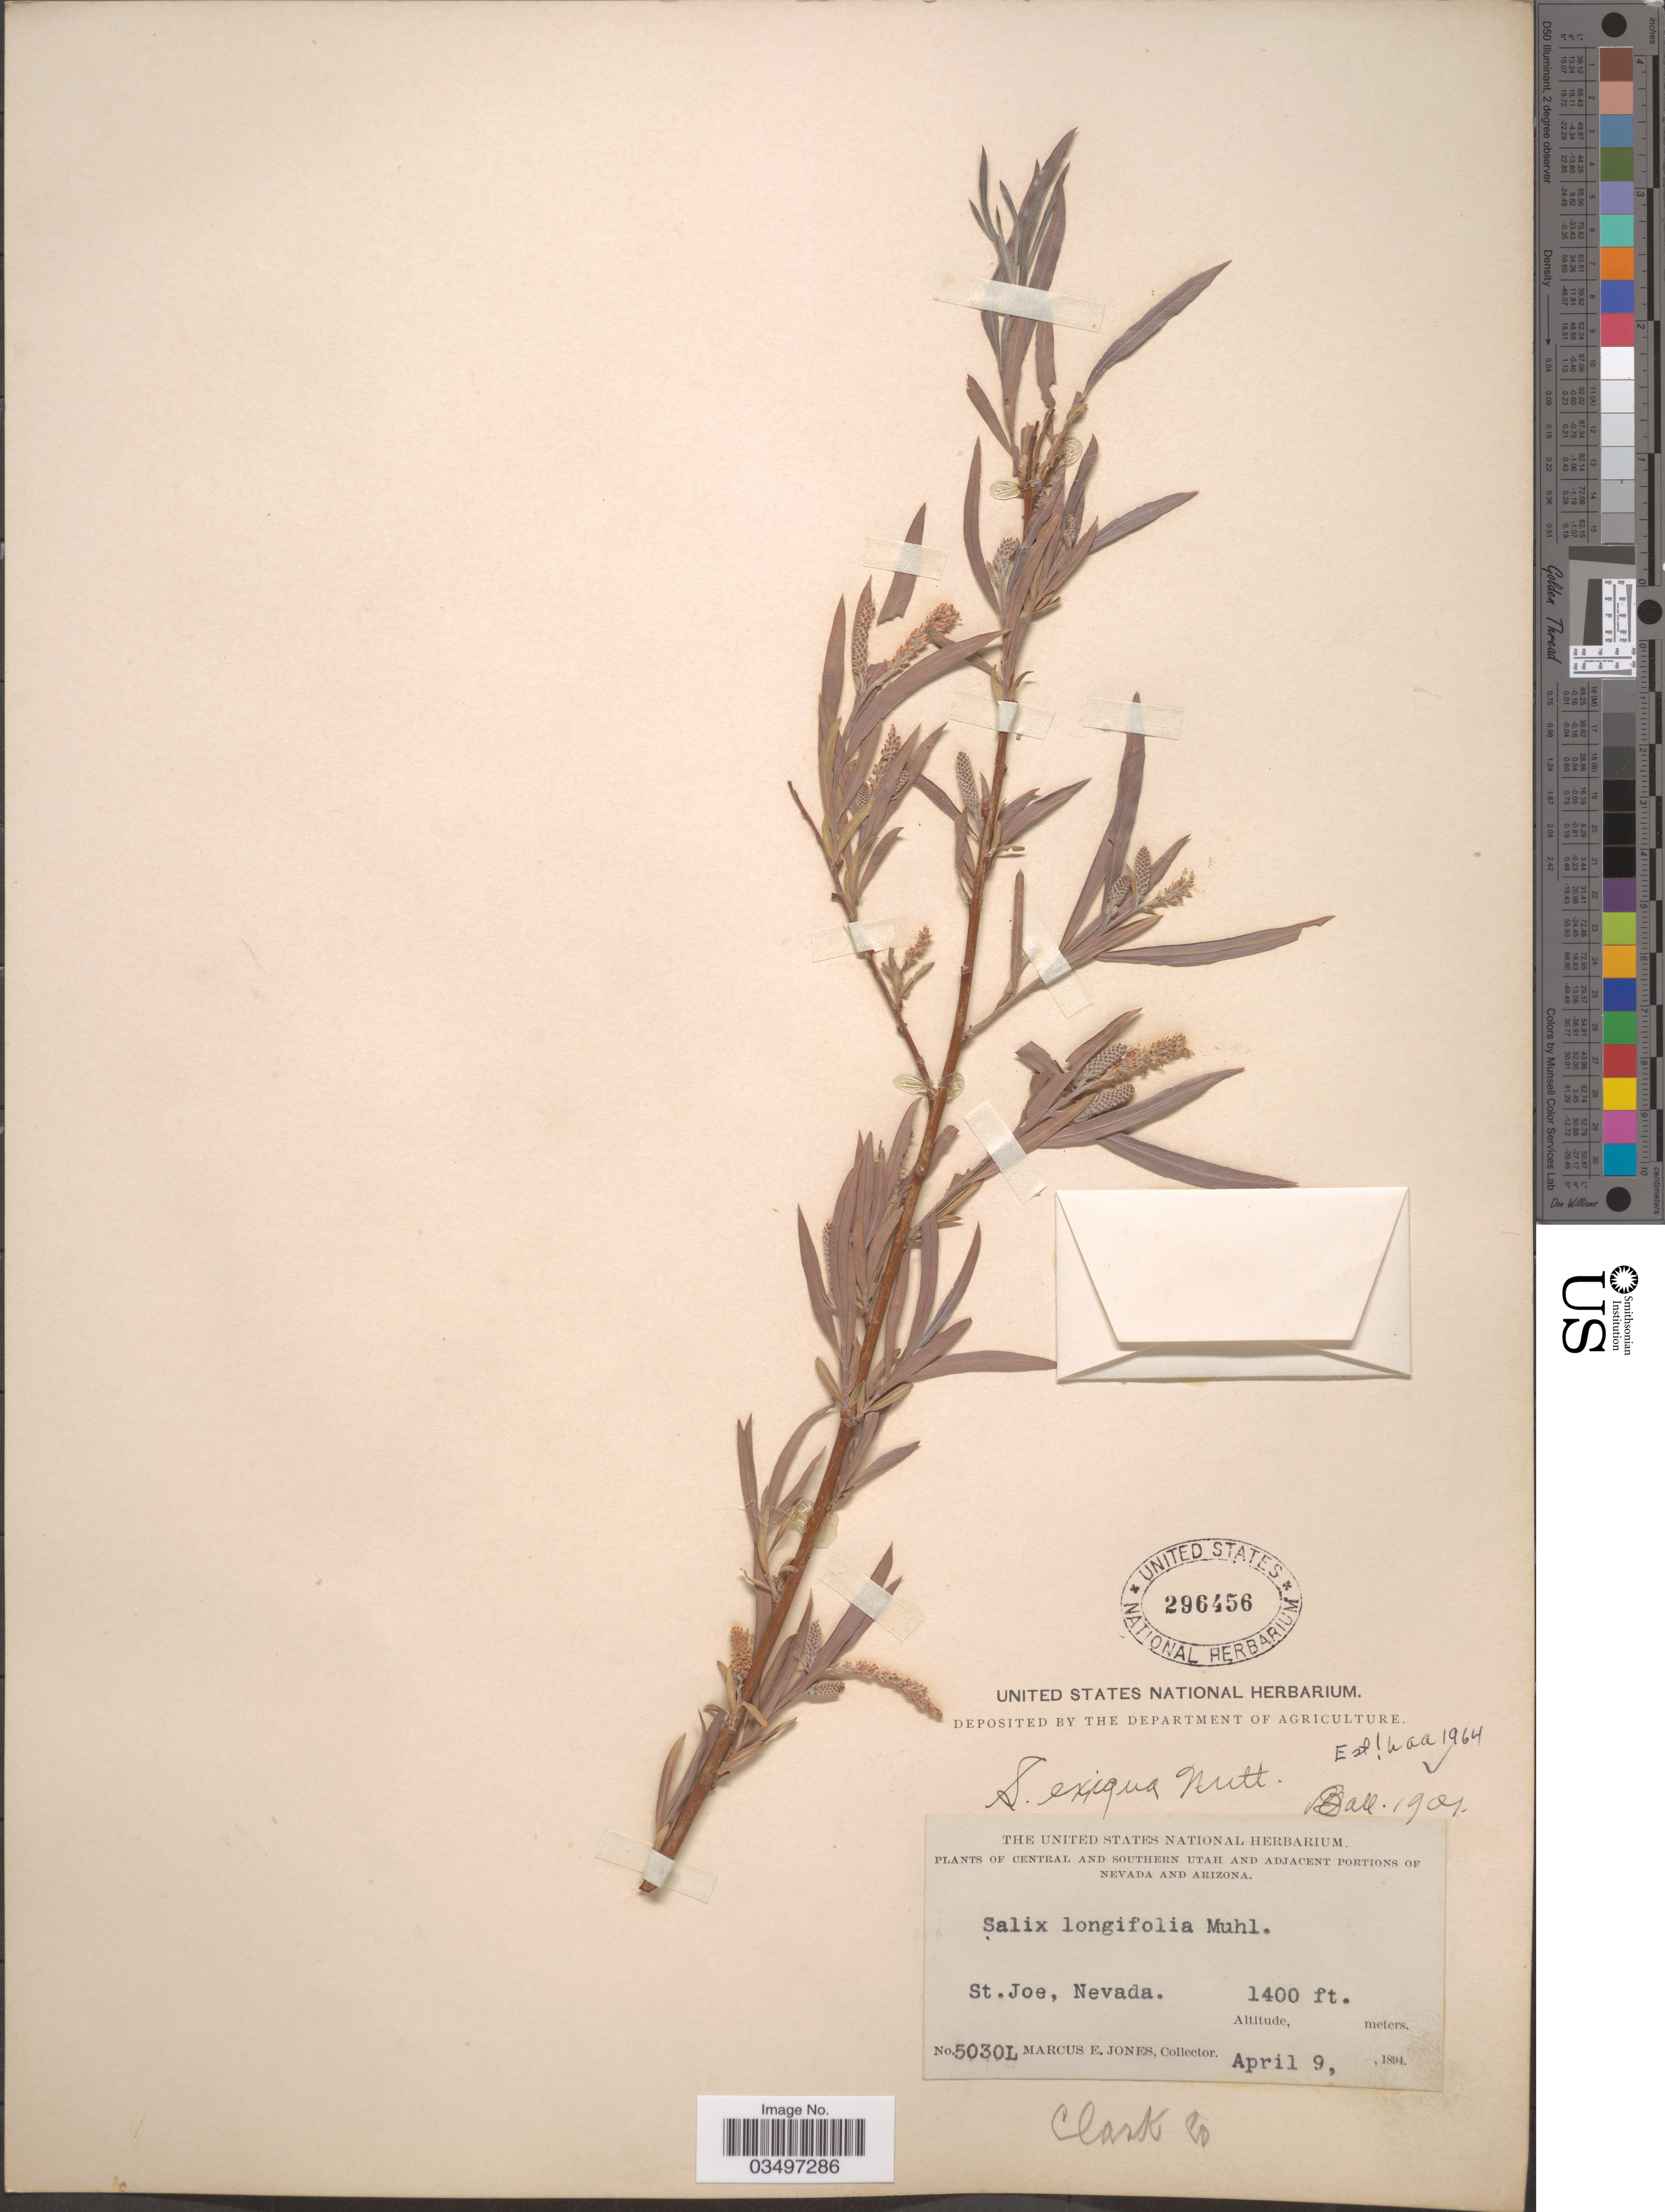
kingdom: Plantae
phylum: Tracheophyta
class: Magnoliopsida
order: Malpighiales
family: Salicaceae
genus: Salix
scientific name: Salix exigua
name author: Nutt.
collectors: M. E. Jones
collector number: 5030L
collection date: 1894-04-09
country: United States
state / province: Nevada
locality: Adjacent portions of Nevada, St. Joe. Clark Co.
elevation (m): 427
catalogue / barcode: US 296456